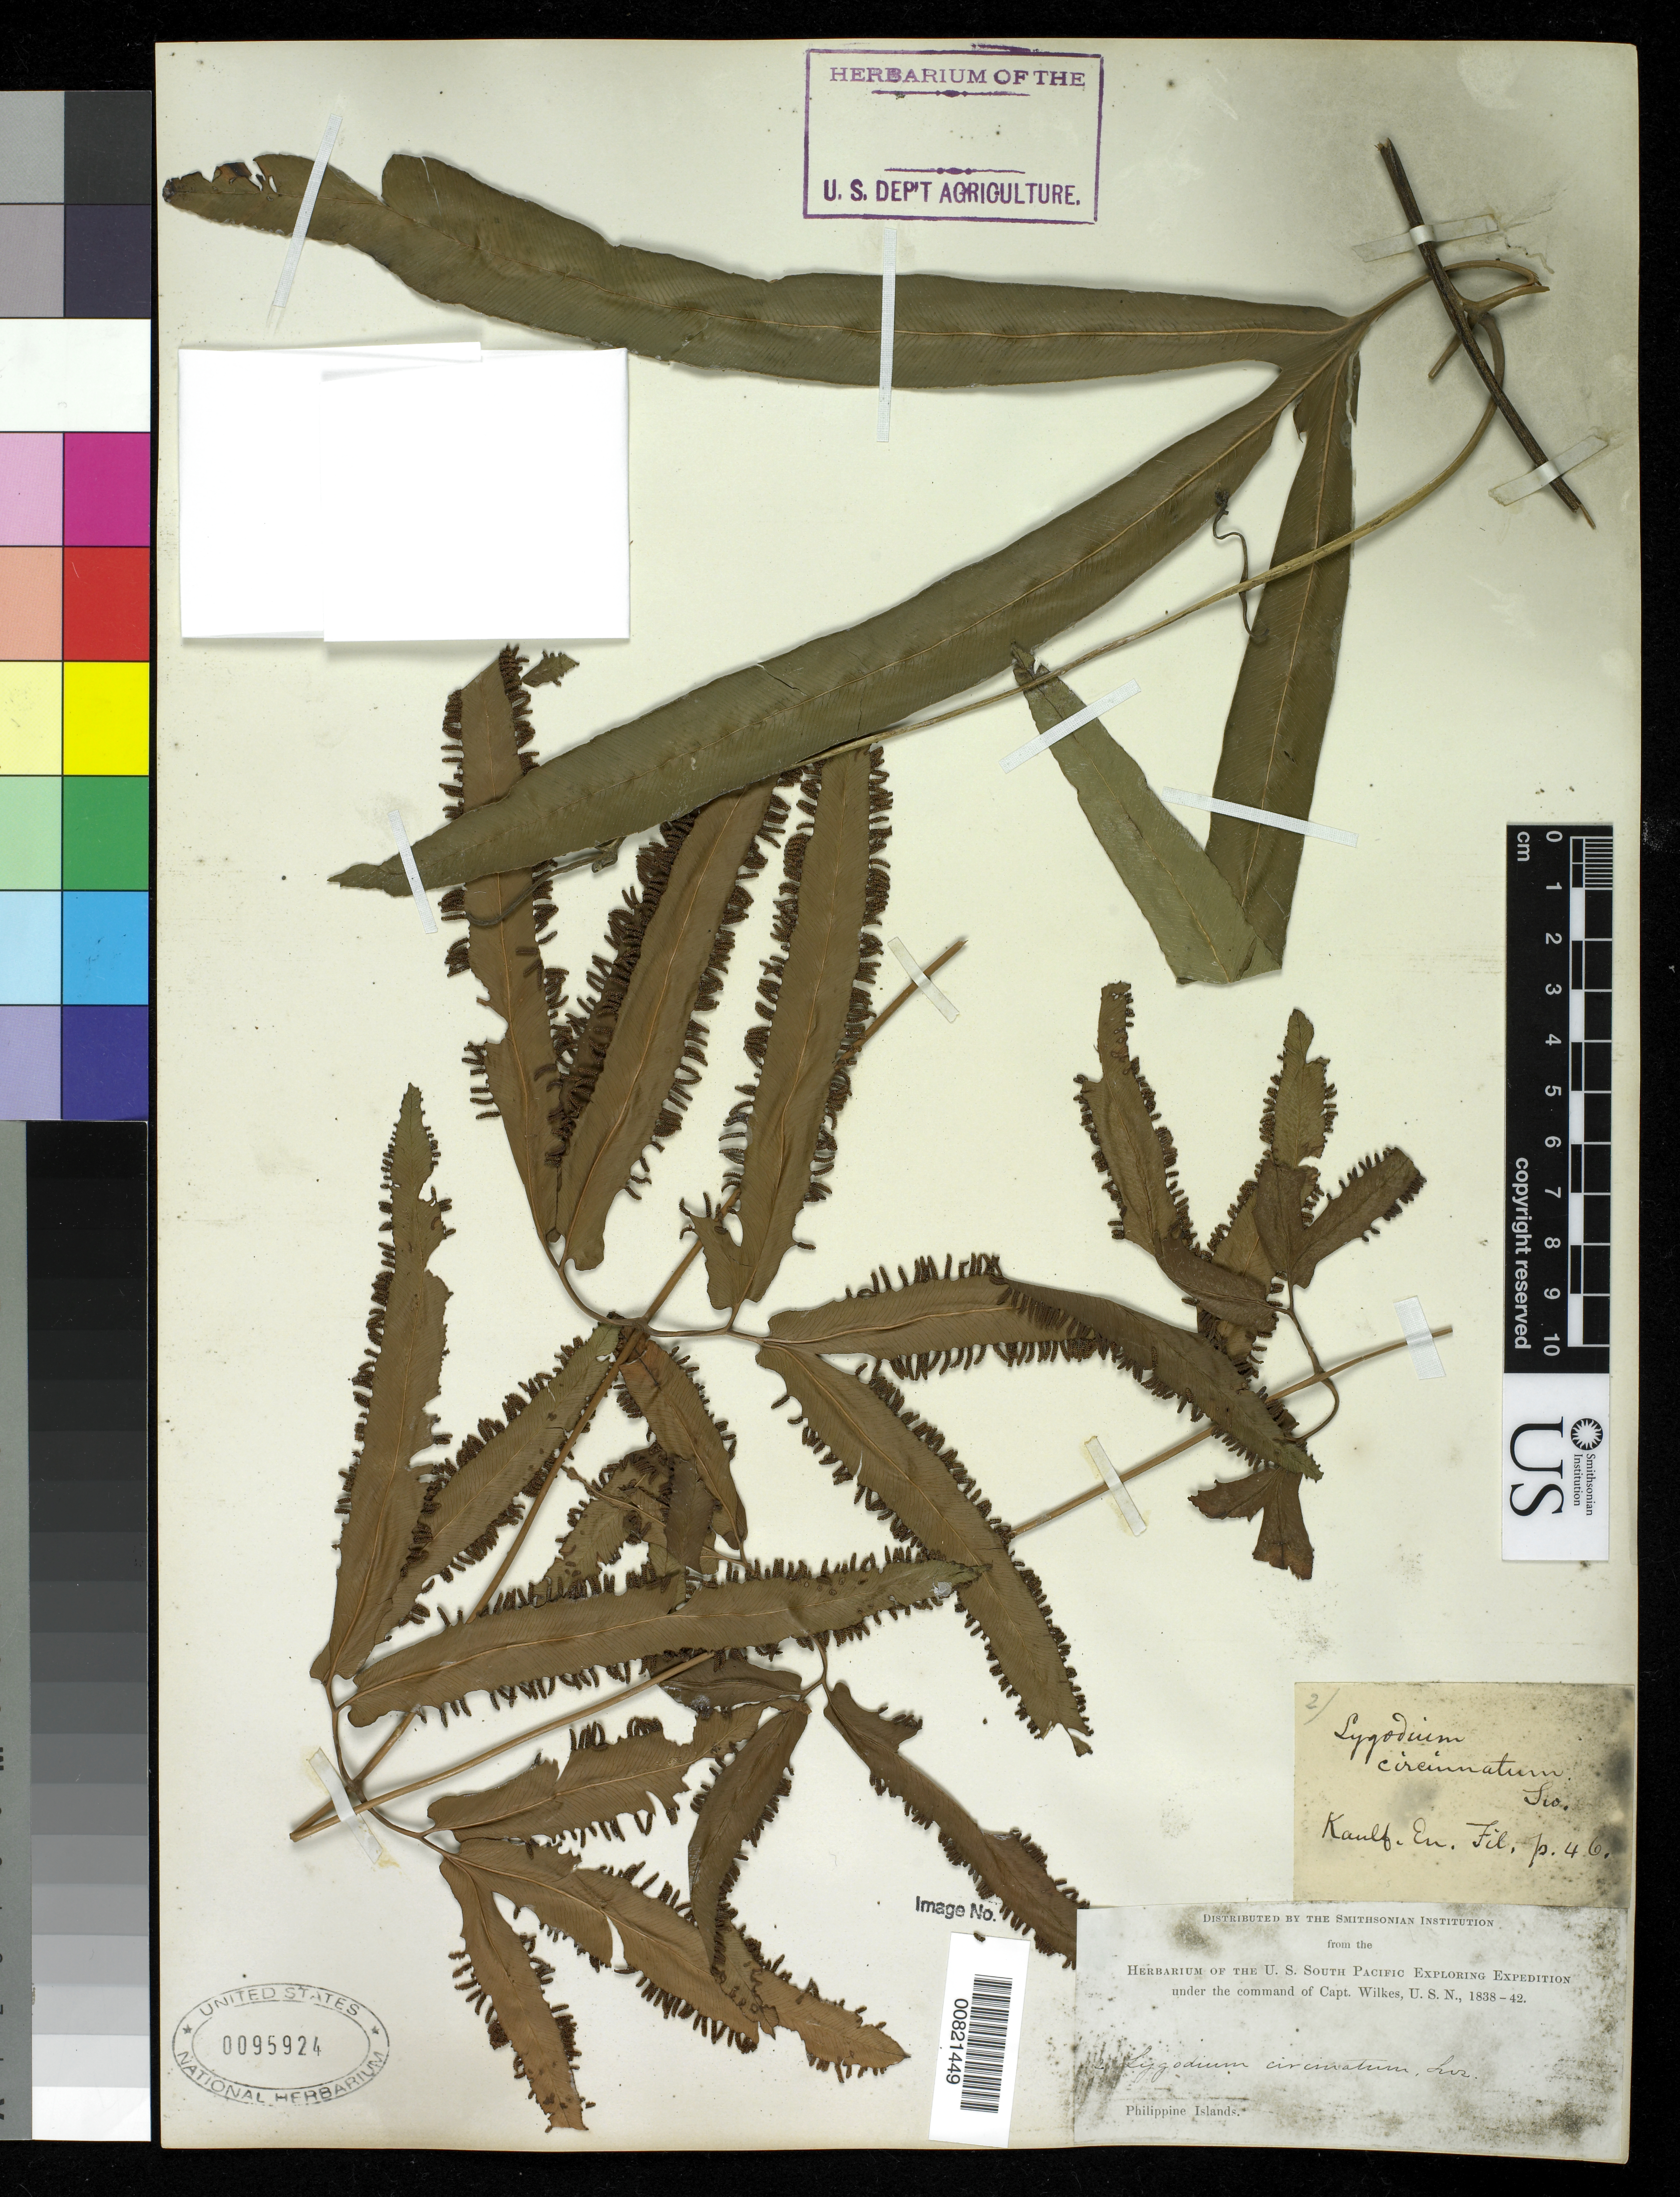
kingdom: Plantae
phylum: Tracheophyta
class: Polypodiopsida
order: Schizaeales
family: Lygodiaceae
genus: Lygodium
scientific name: Lygodium circinnatum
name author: (Burm. f.) Sw.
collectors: Wilkes Explor. Exped.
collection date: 1838/1842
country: Philippines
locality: Philippine Islands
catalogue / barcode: US 95924